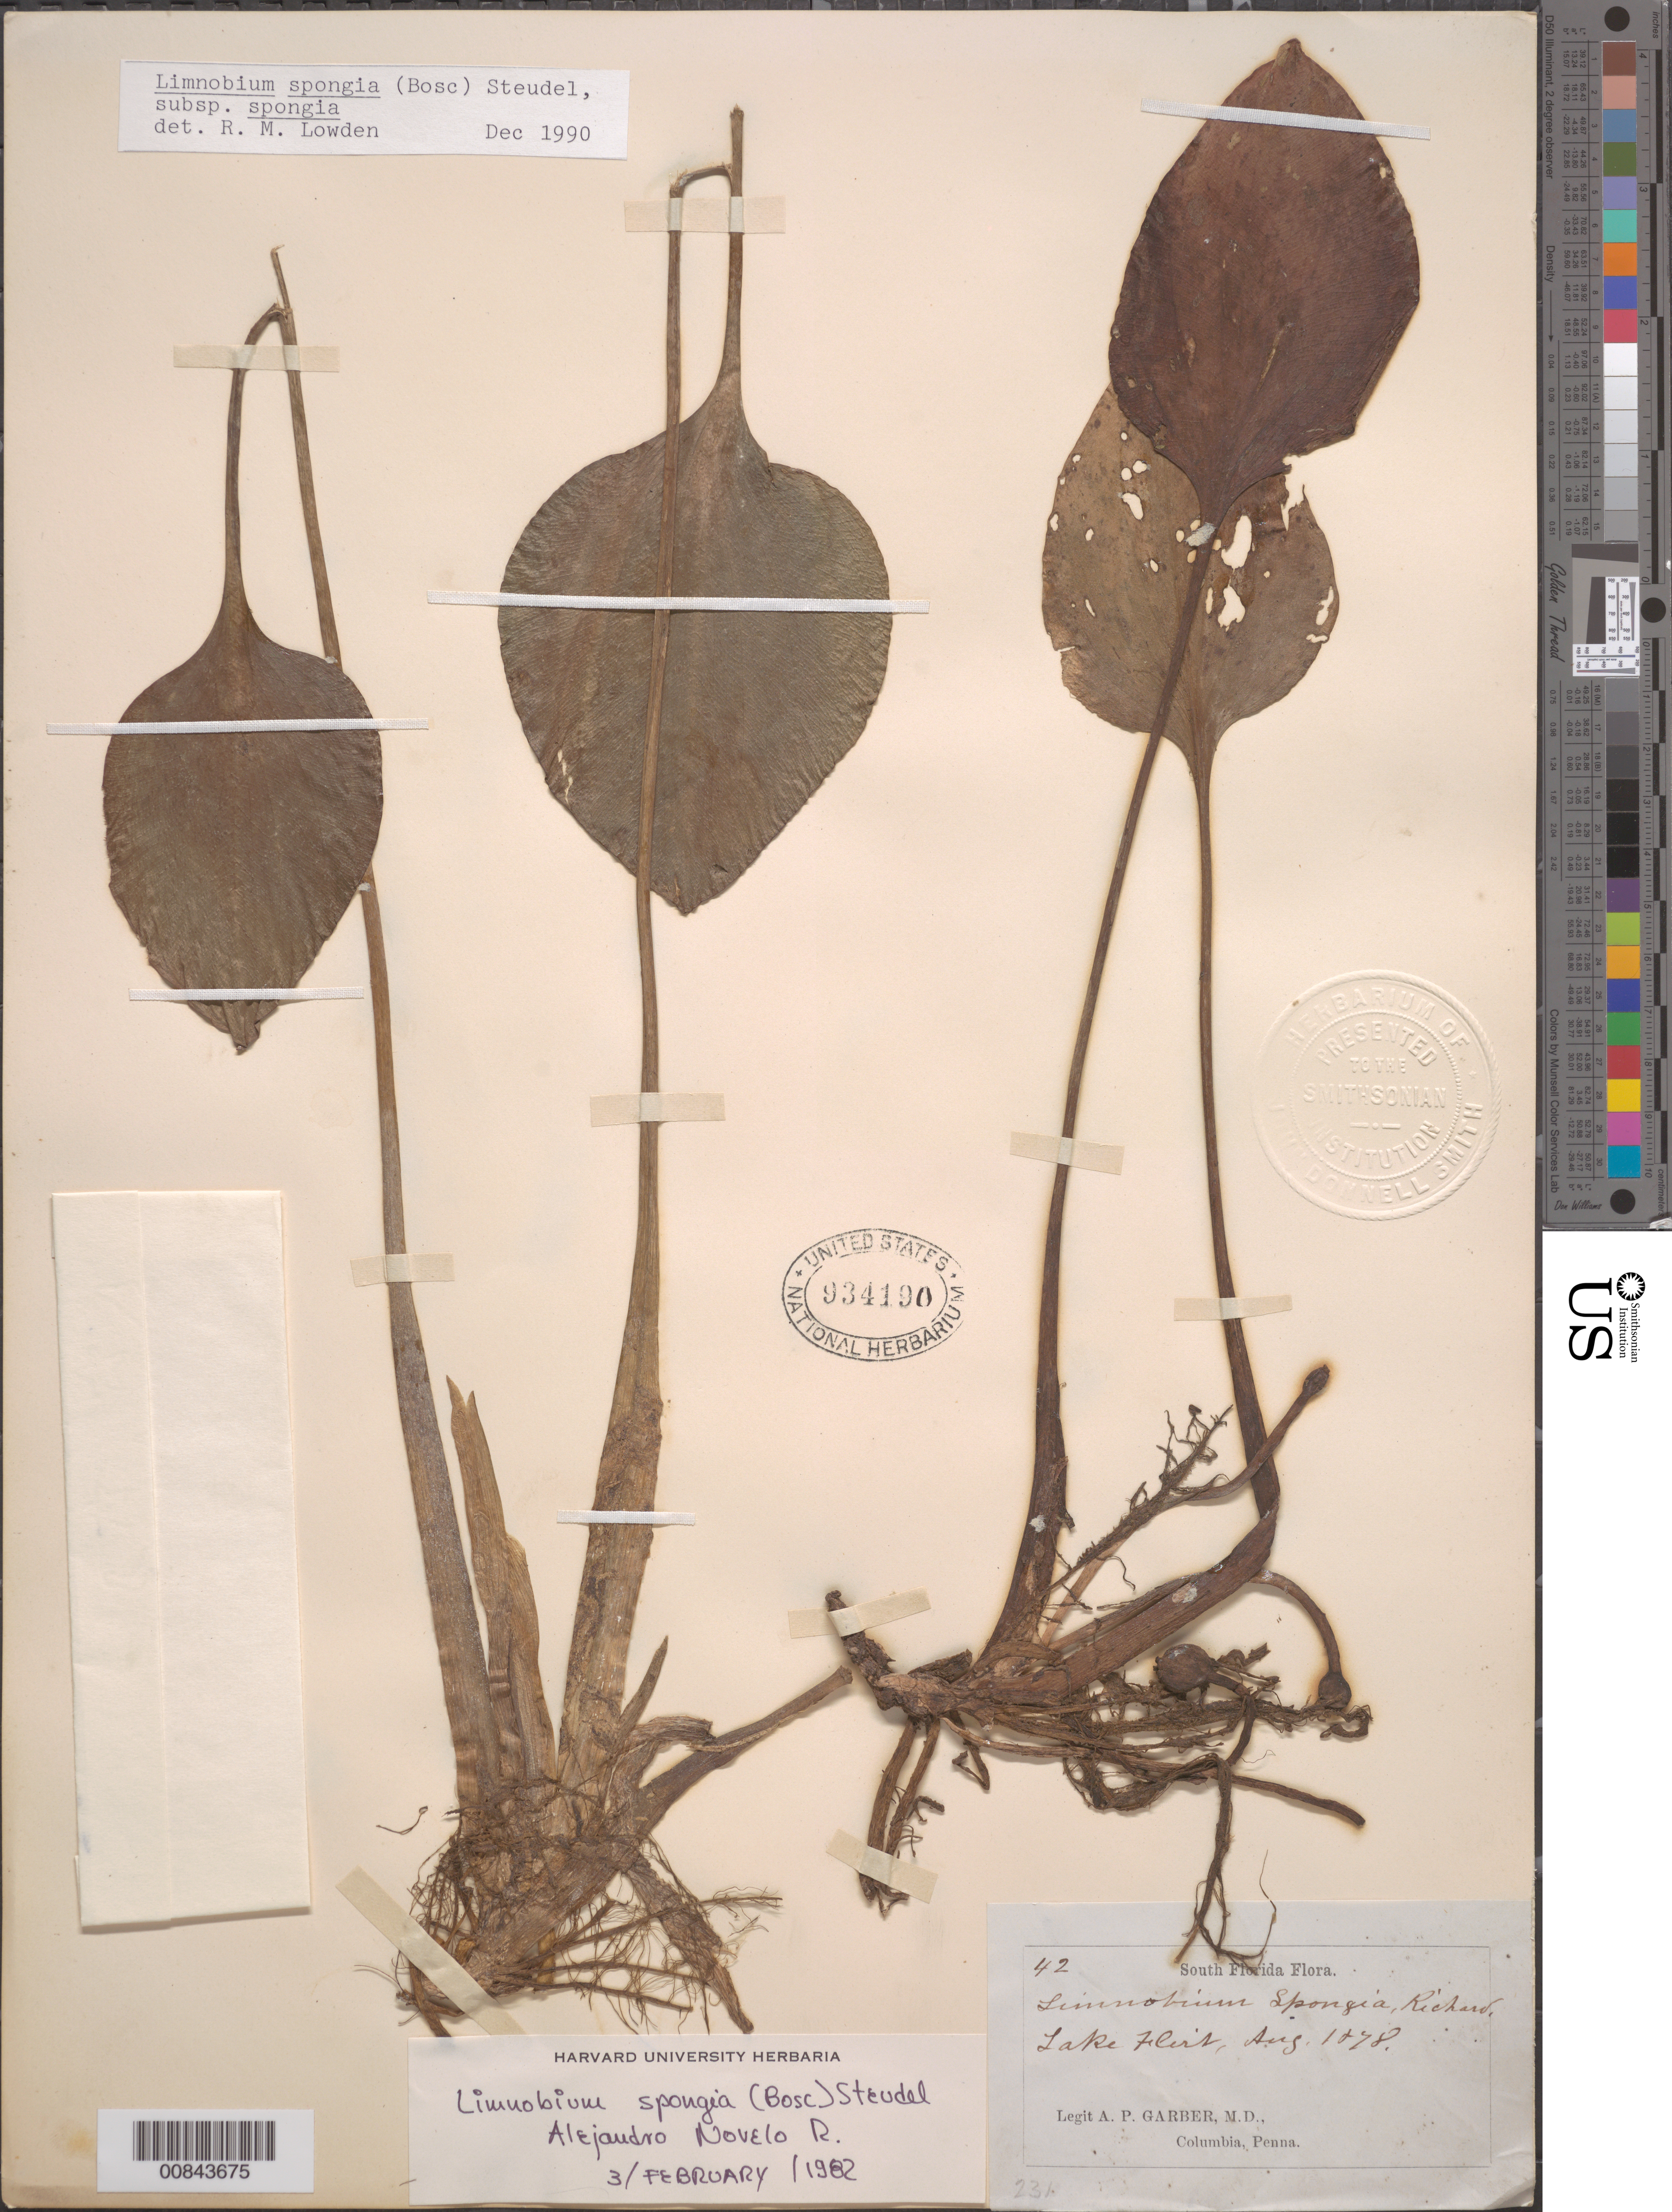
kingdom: Plantae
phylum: Tracheophyta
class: Liliopsida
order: Alismatales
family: Hydrocharitaceae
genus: Limnobium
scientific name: Limnobium spongia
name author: (Bosc) Rich. ex Steud.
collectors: A. P. Garber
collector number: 42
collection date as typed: Aug 1878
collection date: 1878-08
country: United States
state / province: Florida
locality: Lake Flirt.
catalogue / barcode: US 934190